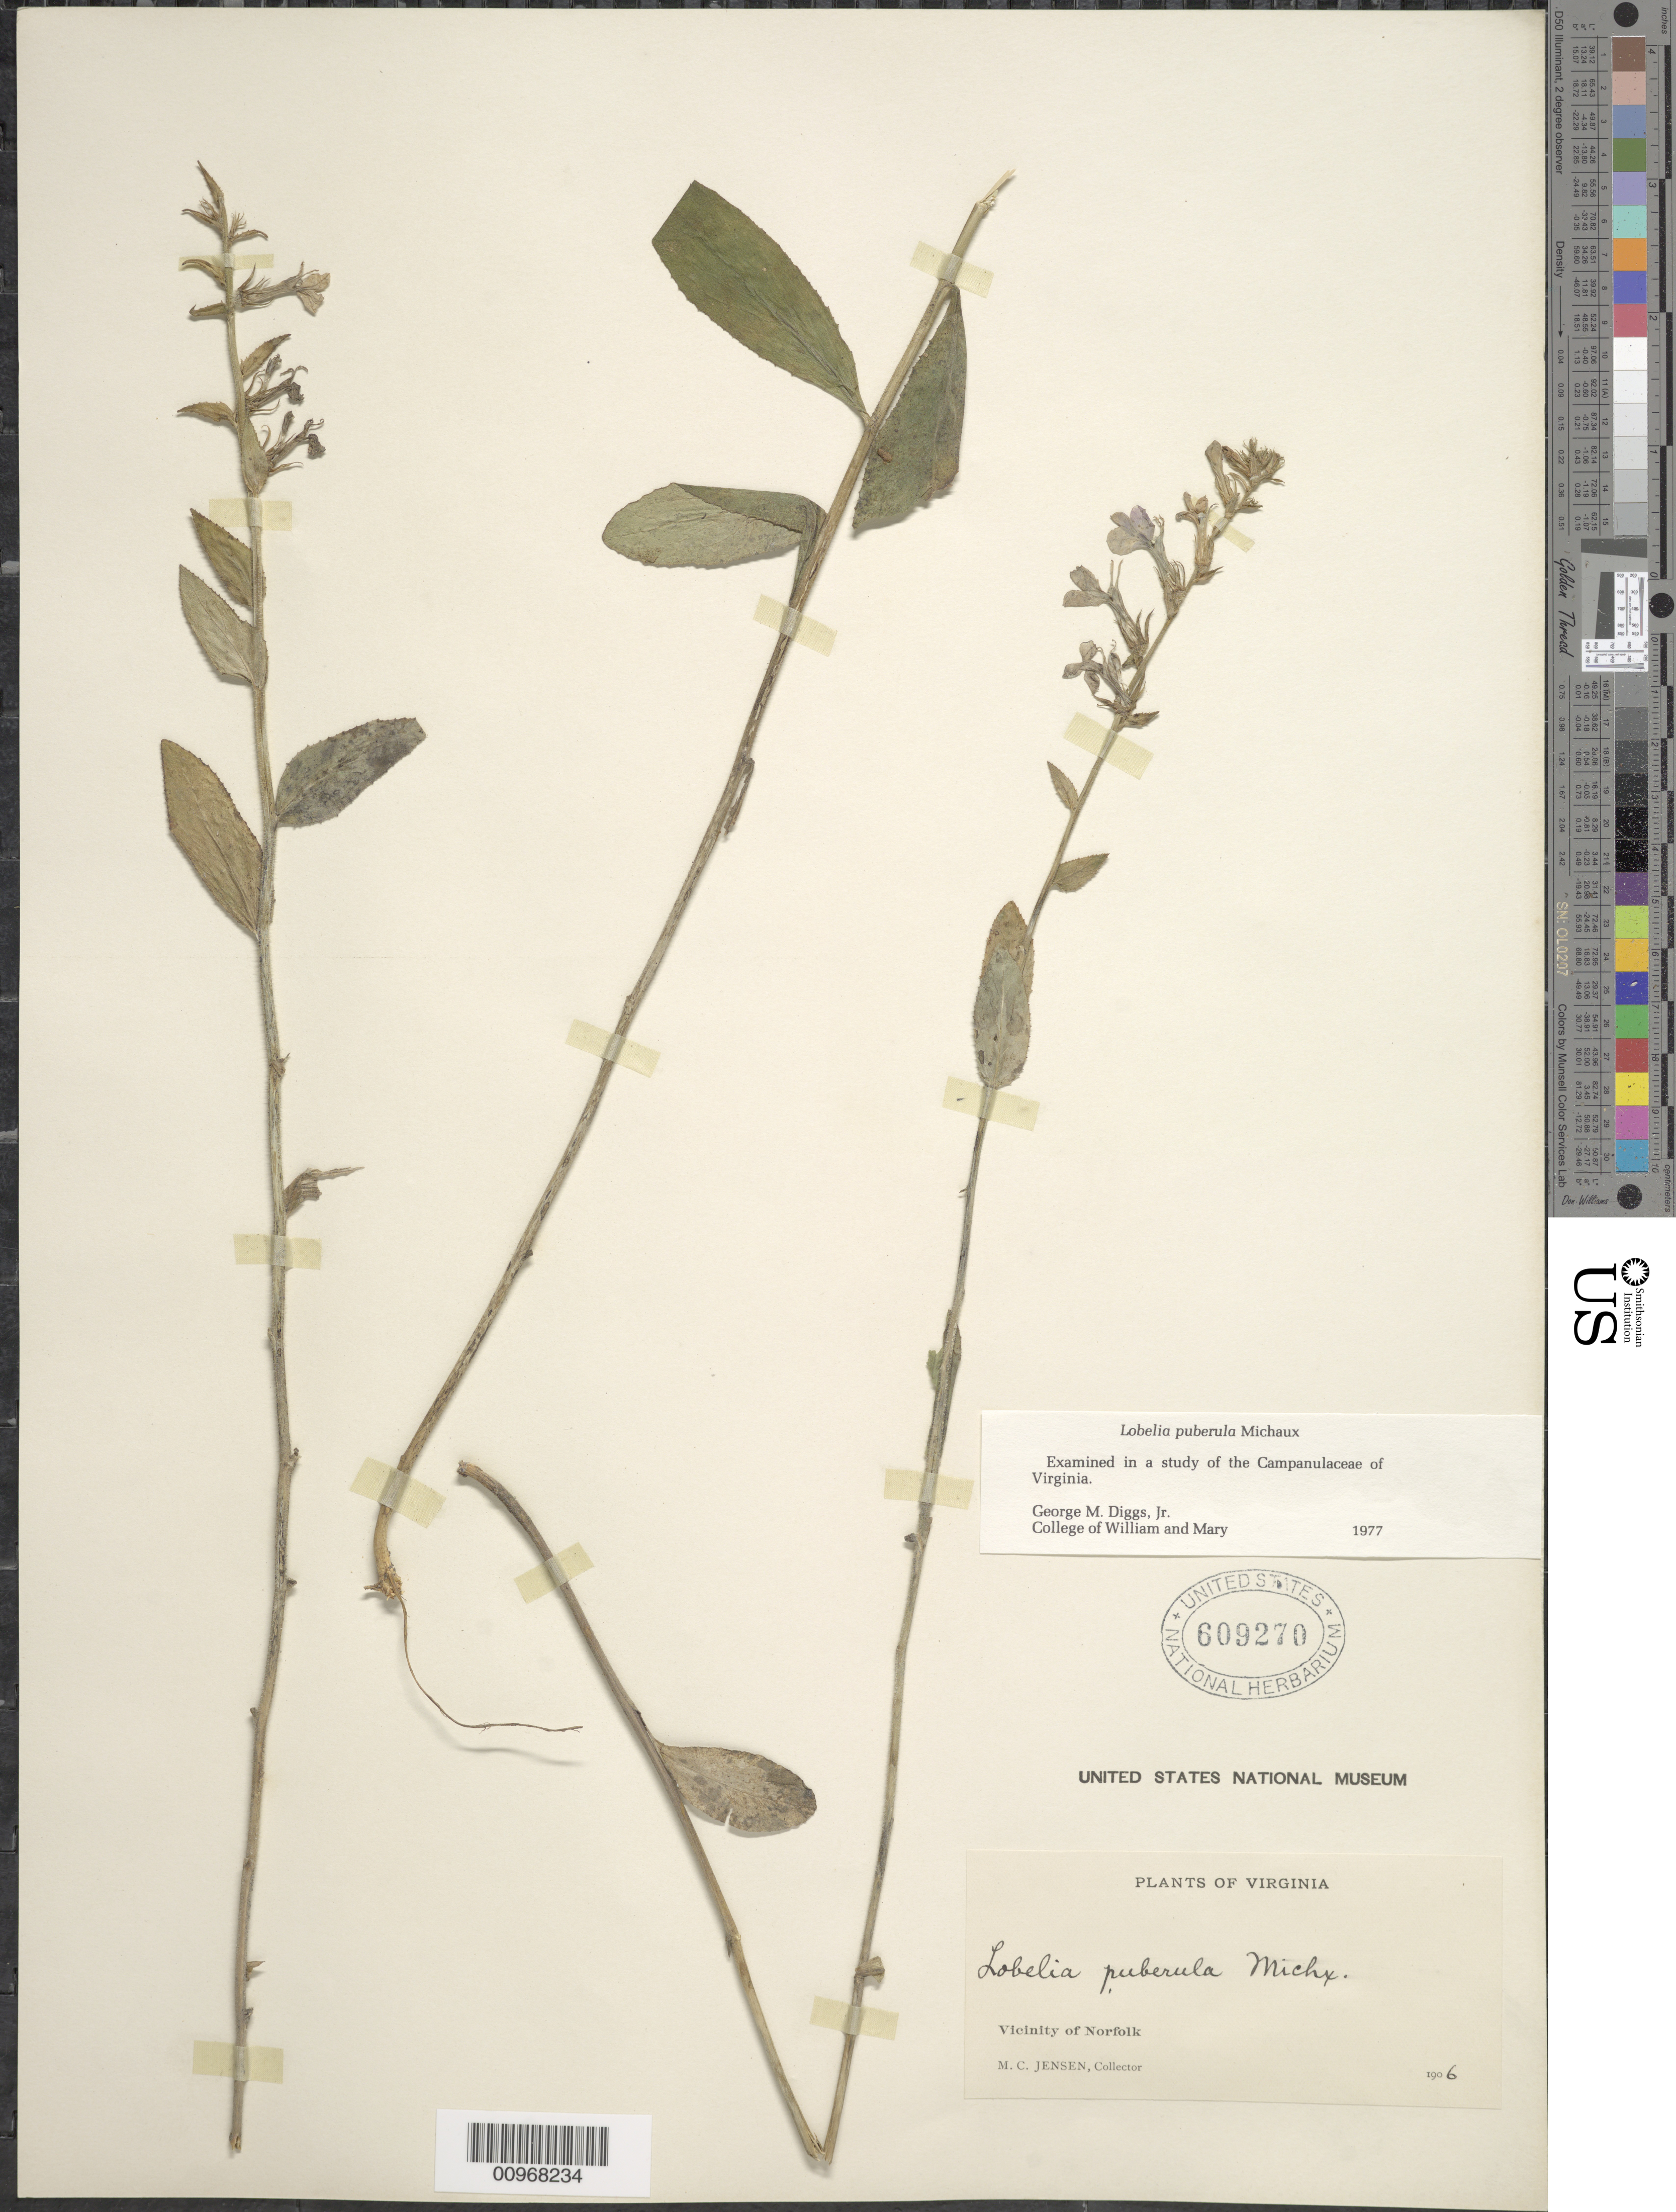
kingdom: Plantae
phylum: Tracheophyta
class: Magnoliopsida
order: Asterales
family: Campanulaceae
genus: Lobelia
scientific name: Lobelia puberula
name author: Michx.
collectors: M. C. Jensen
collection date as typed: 1906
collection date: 1906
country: United States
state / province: Virginia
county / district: City of Norfolk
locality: Vicinity of Norfolk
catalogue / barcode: US 609270